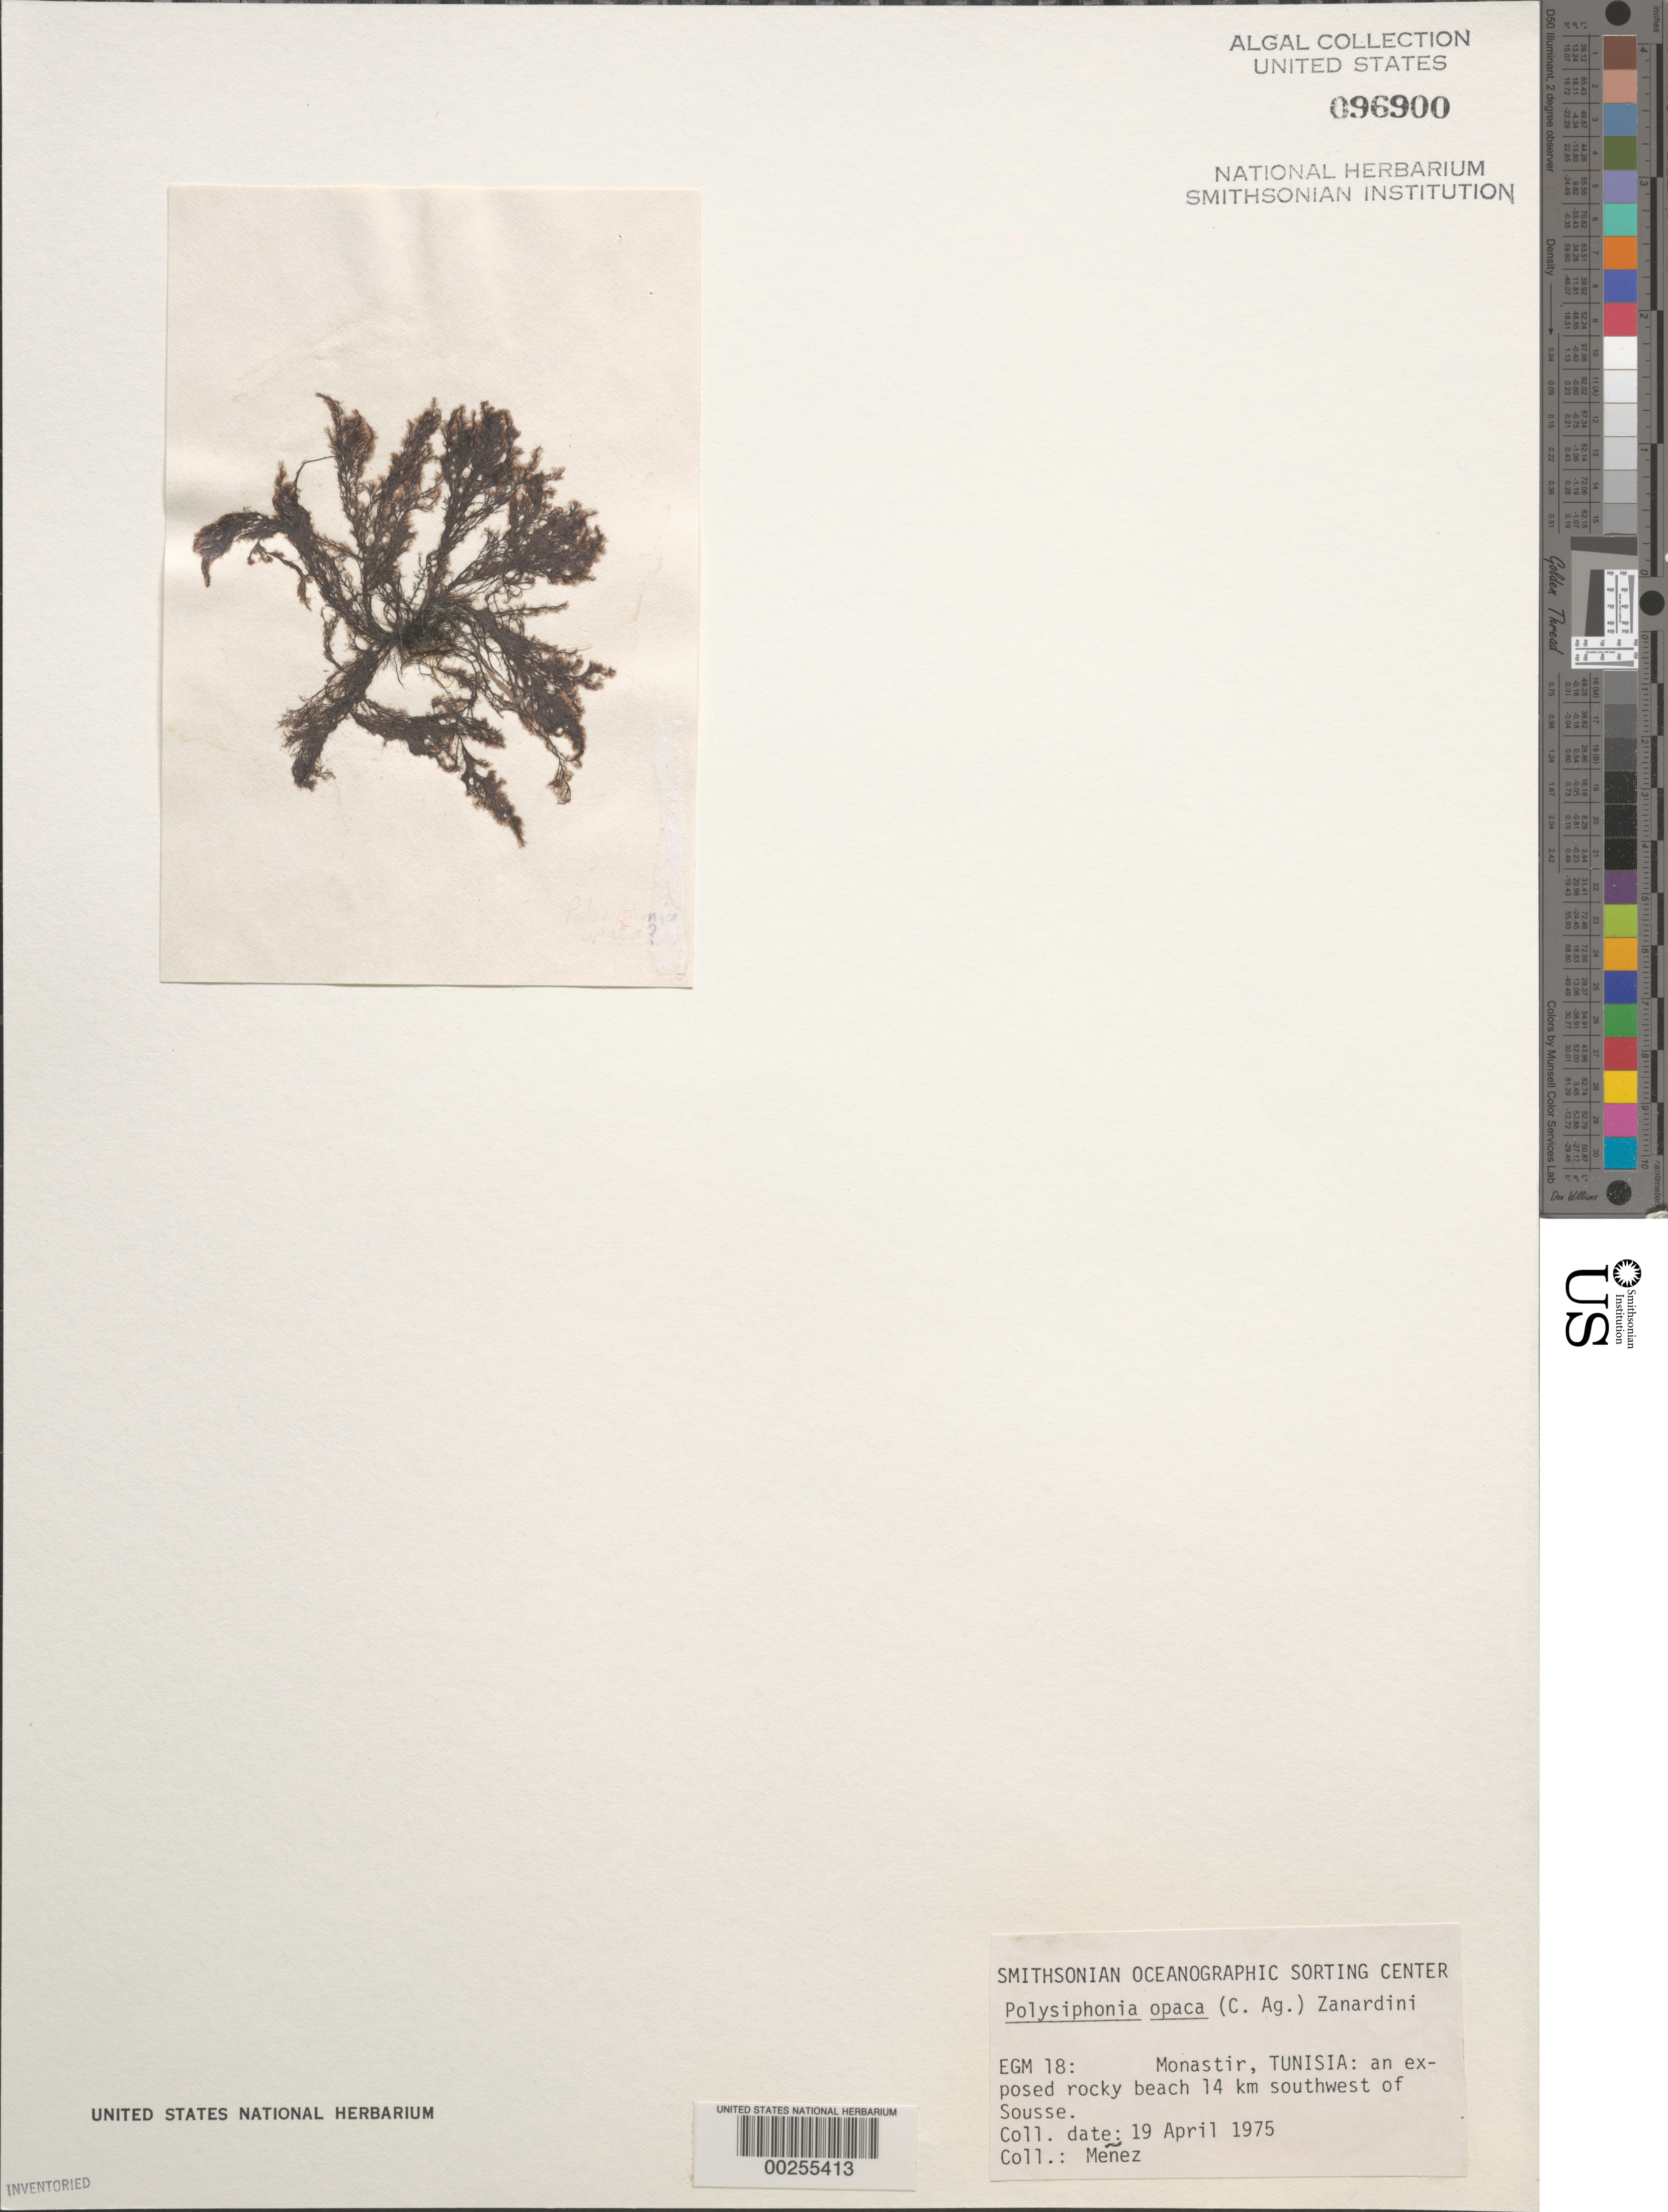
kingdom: Plantae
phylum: Rhodophyta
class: Florideophyceae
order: Ceramiales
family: Rhodomelaceae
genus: Polysiphonia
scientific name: Polysiphonia opaca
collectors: Meñez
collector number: EGM 18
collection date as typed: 19 Apr 1975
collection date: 1975-04-19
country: Tunisia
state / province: Monastir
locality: Monastir, 14 km southwest of sousse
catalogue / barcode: US 96900